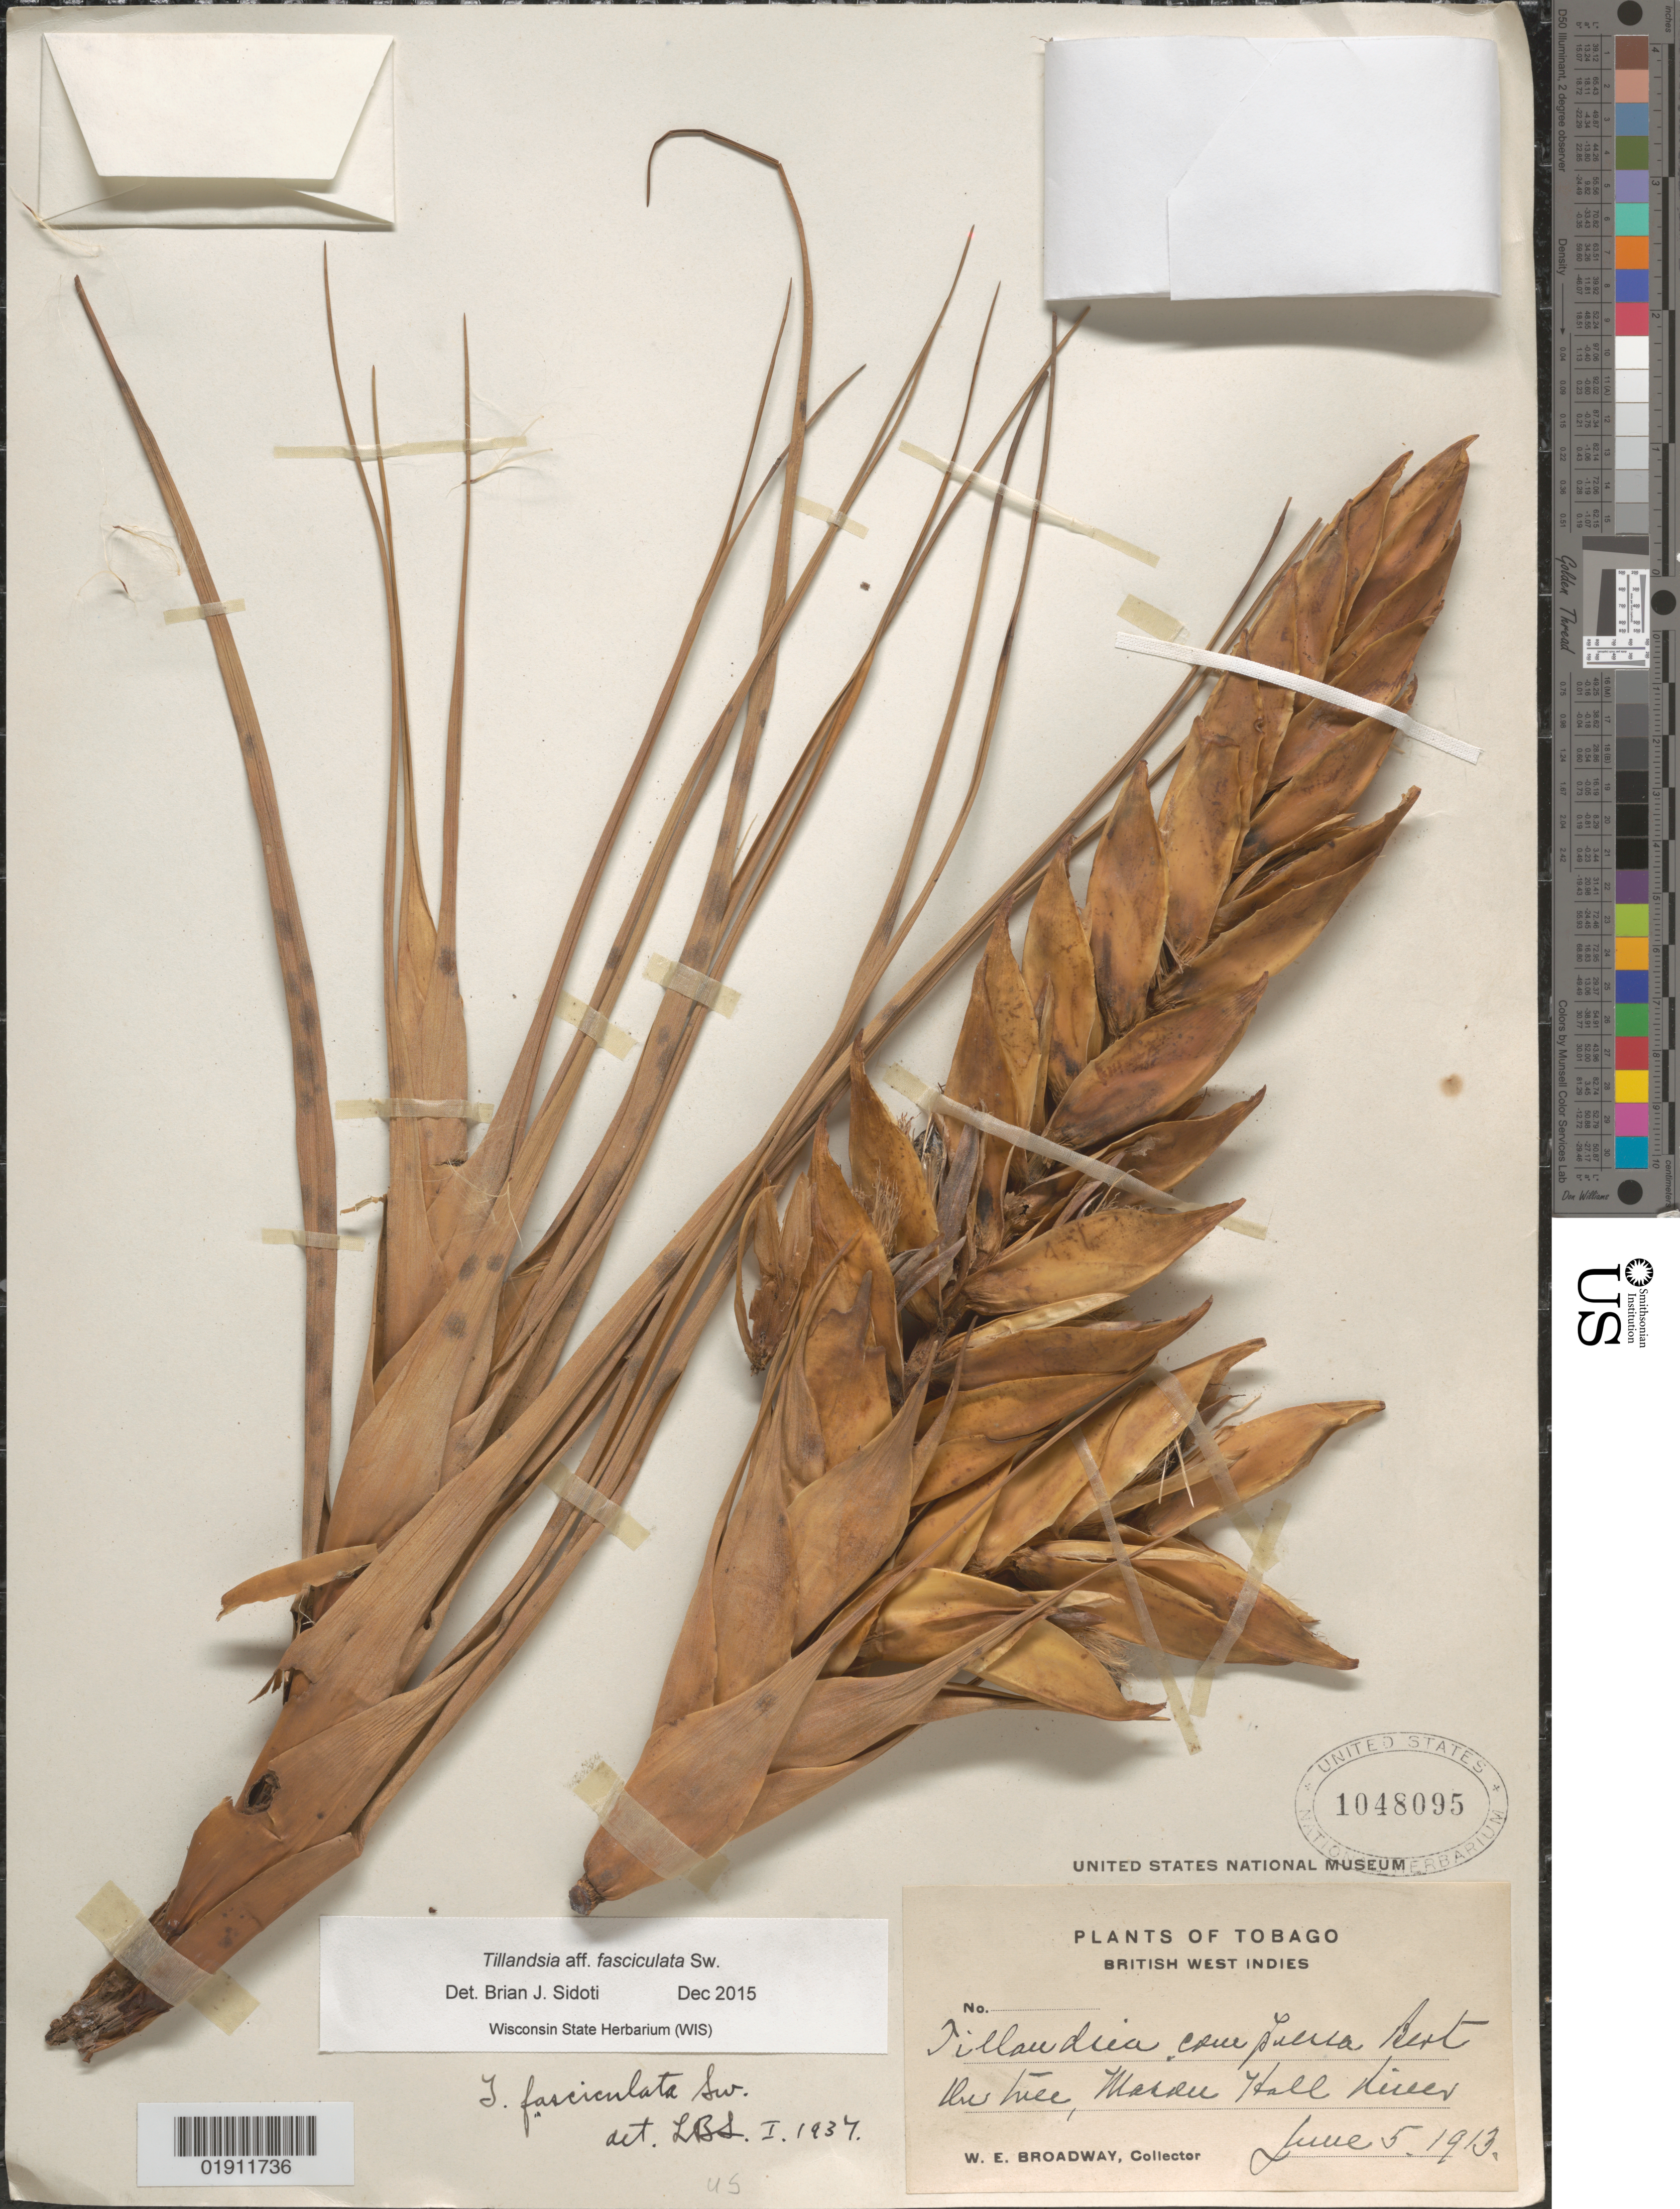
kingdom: Plantae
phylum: Tracheophyta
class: Liliopsida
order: Poales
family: Bromeliaceae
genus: Tillandsia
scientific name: Tillandsia fasciculata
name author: Sw.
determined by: Sidoti, B. J.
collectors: W. E. Broadway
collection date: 1913-06-05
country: Trinidad and Tobago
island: Tobago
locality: Mason Hall River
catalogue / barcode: US 1048095